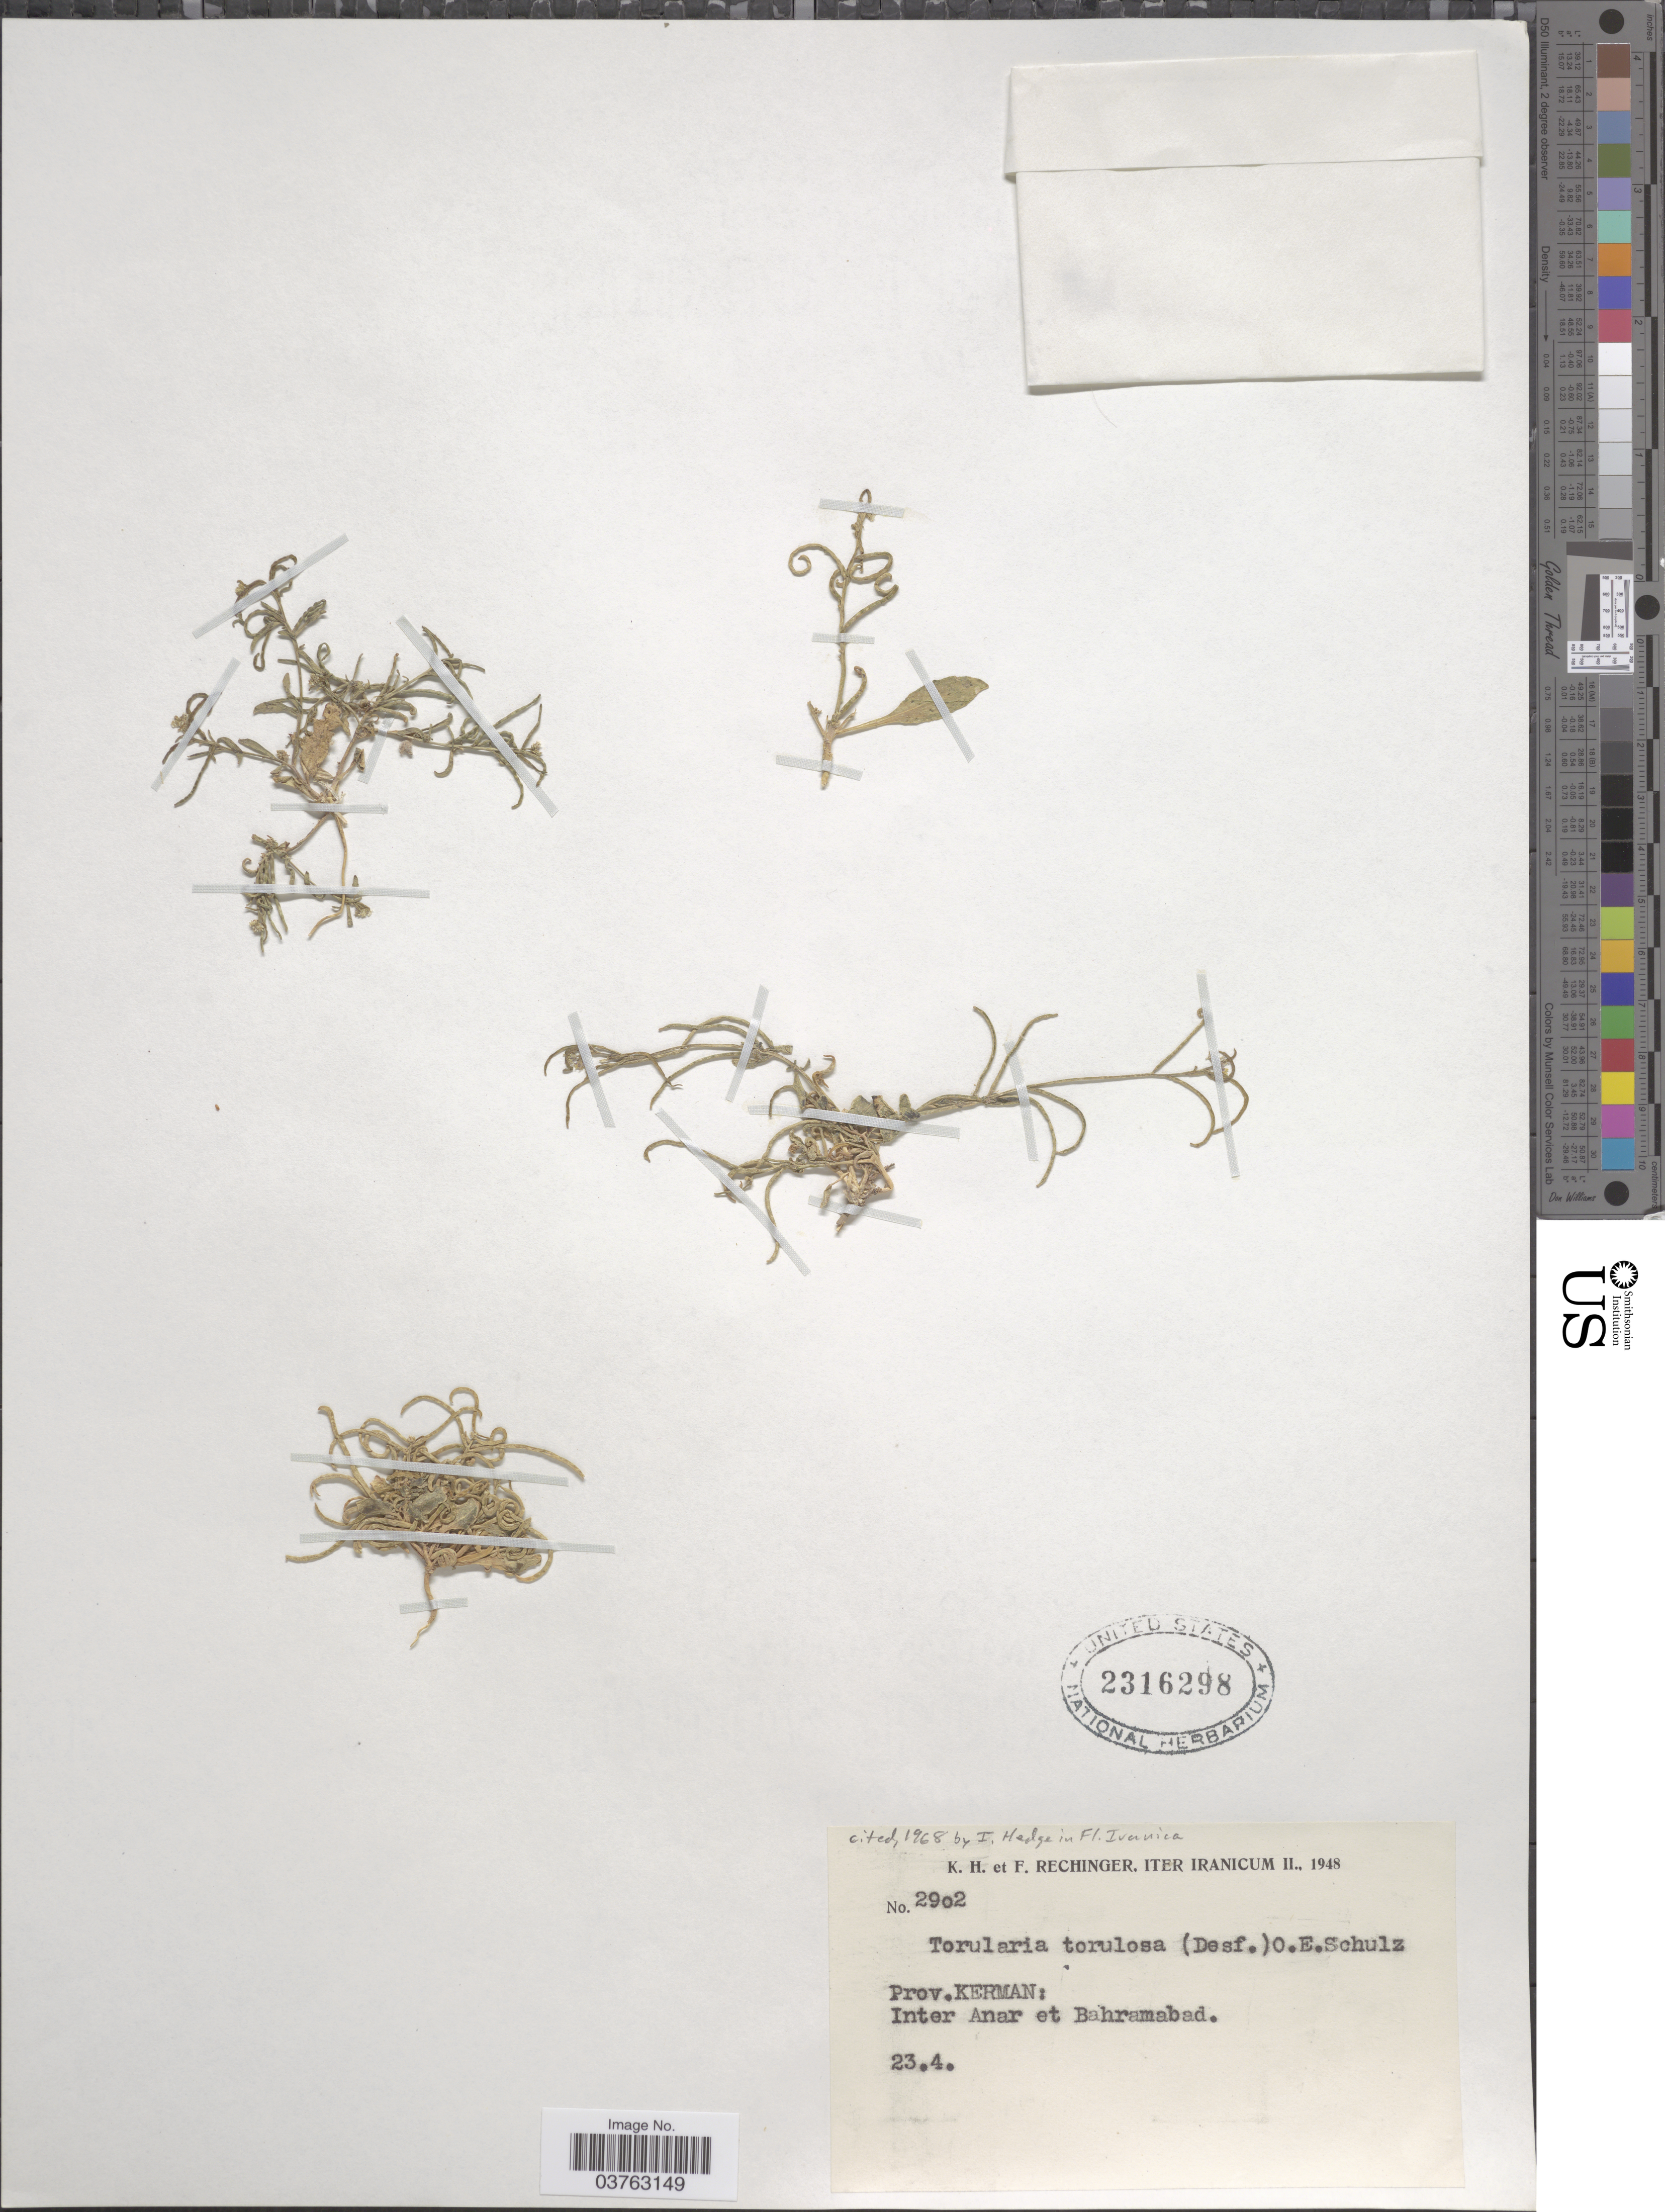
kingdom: Plantae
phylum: Tracheophyta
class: Magnoliopsida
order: Brassicales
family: Brassicaceae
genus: Neotorularia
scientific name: Neotorularia torulosa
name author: (Desf.) Hedge & J. Léonard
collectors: K. H. Rechinger & F. Rechinger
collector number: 2902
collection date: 1948-04-23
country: Iran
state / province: Kerman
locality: Inter Anar et Bahramabad.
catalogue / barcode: US 2316298